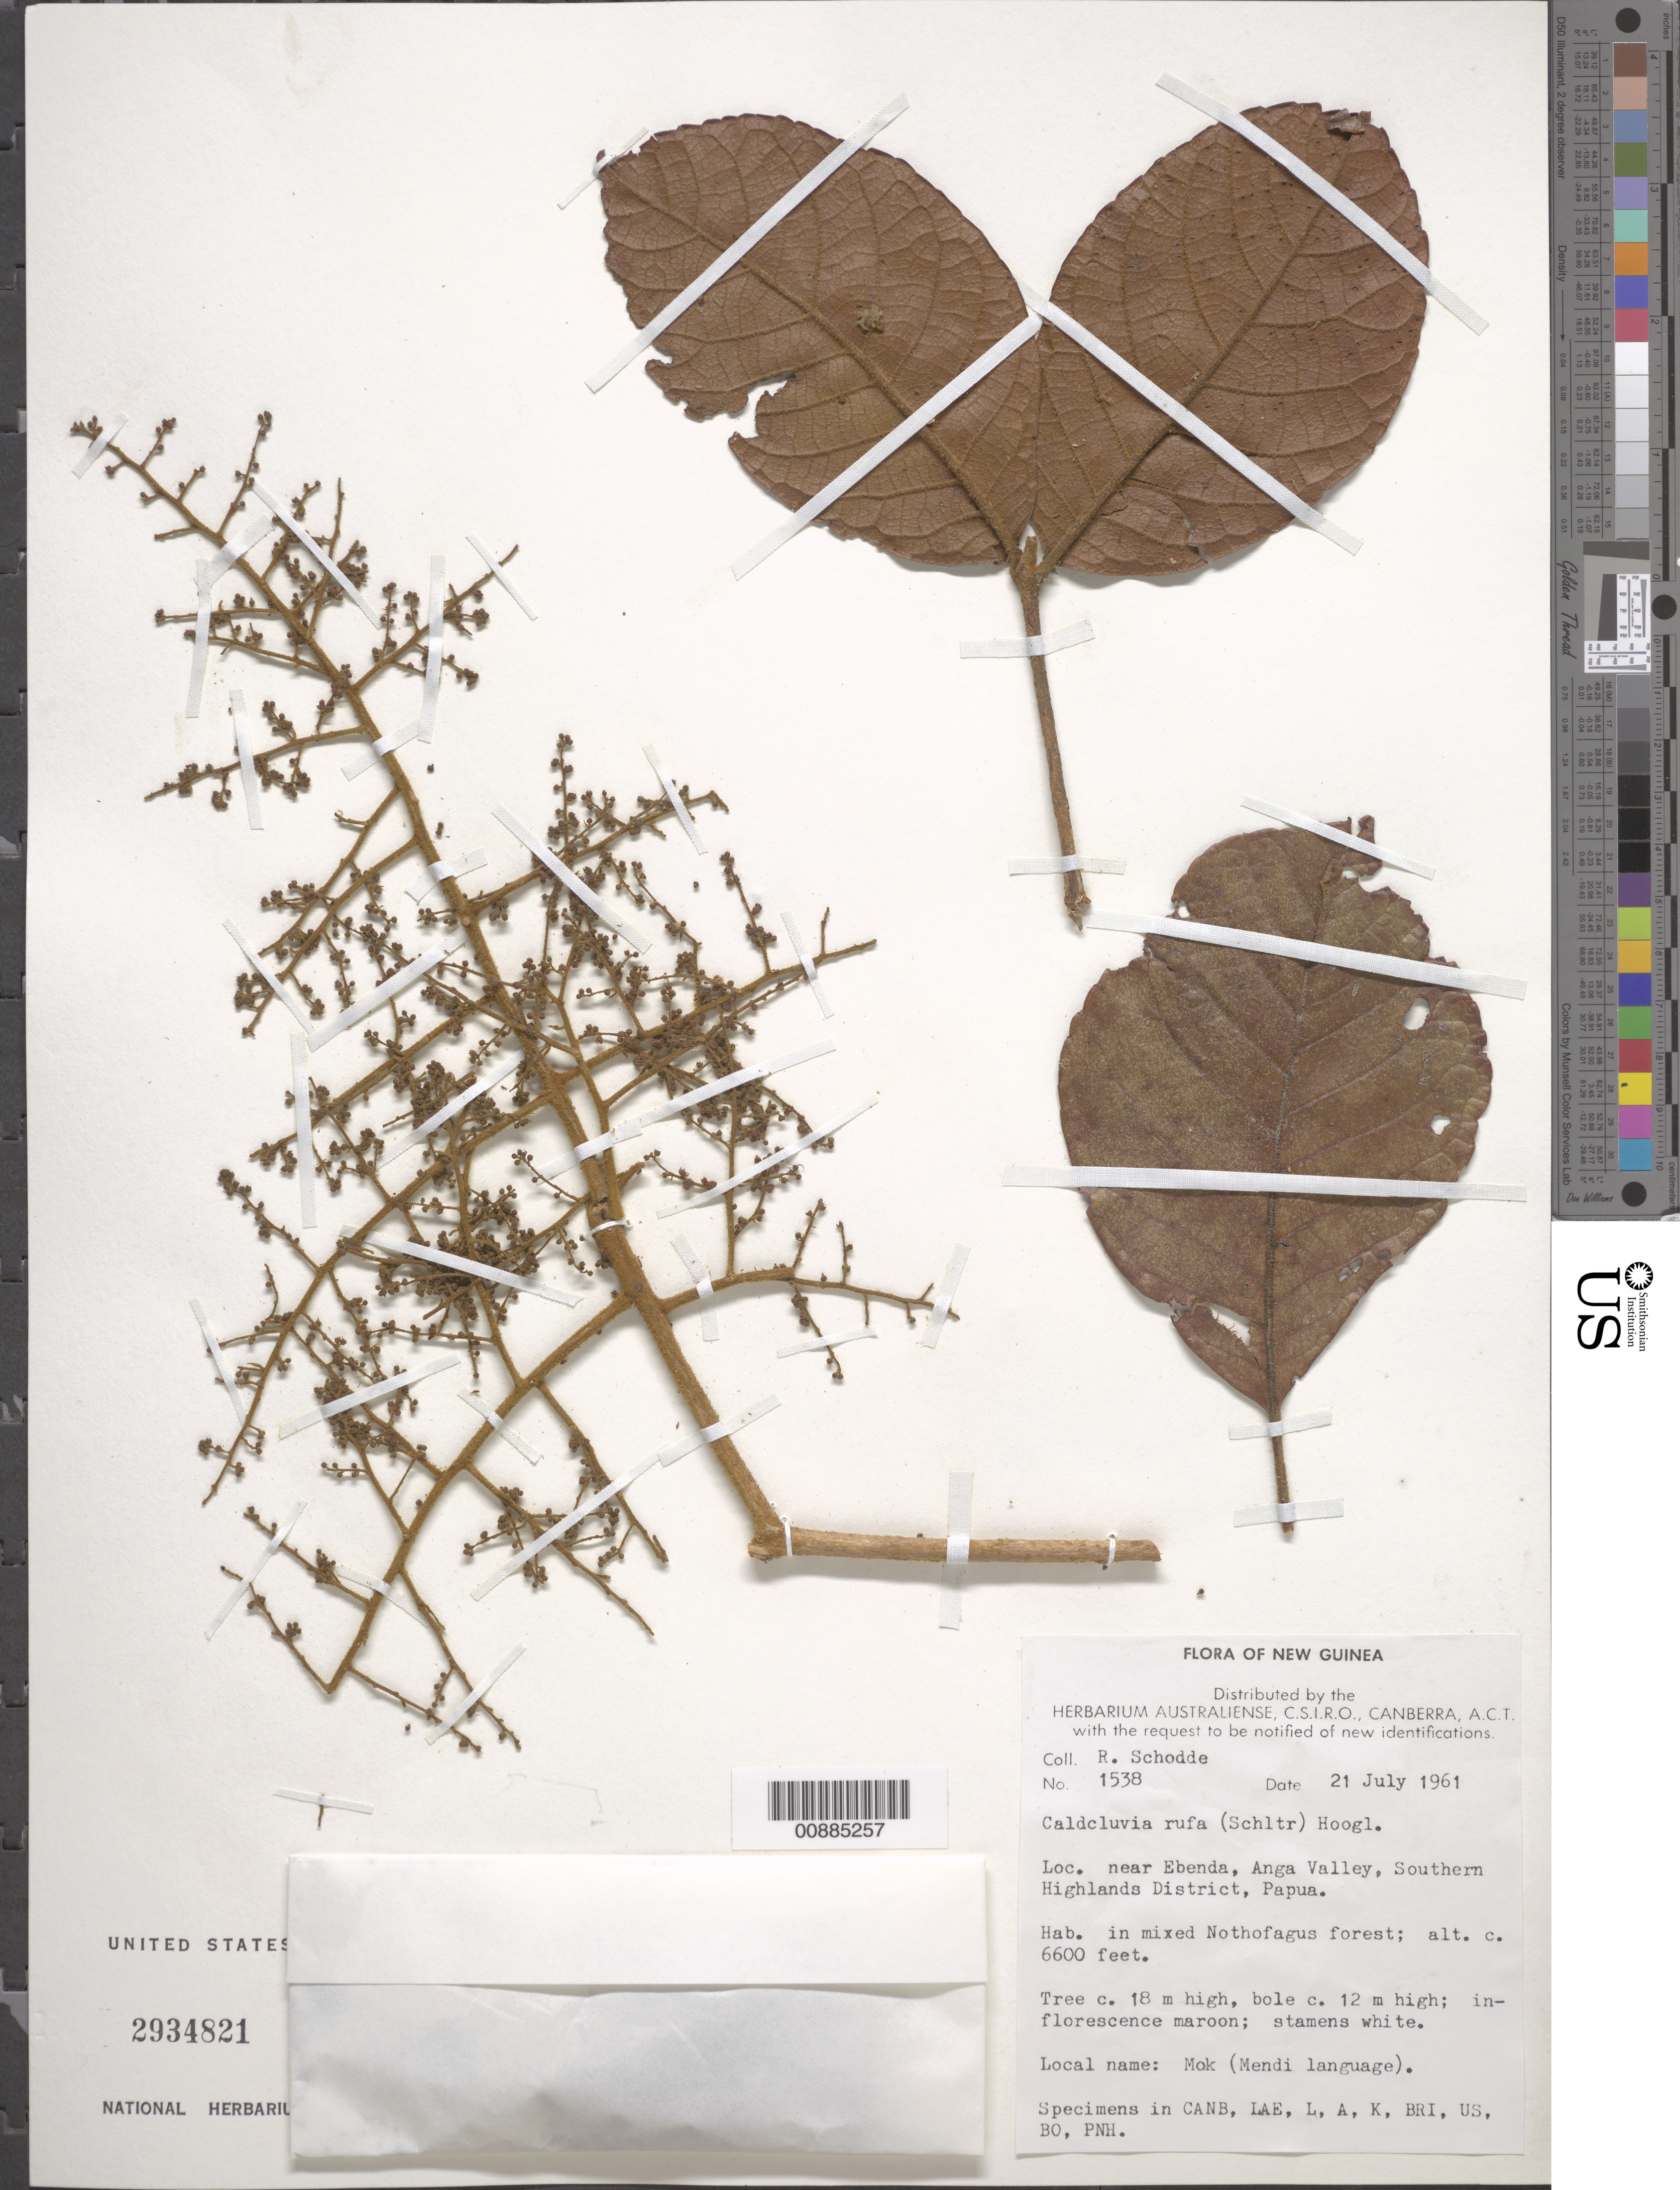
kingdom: Plantae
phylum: Tracheophyta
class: Magnoliopsida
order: Oxalidales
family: Cunoniaceae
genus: Caldcluvia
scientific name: Caldcluvia rufa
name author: (Schltr.) Hoogland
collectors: R. Schodde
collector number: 1538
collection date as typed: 21 Jul 1961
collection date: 1961-07-21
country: Papua New Guinea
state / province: Southern Highlands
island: New Guinea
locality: Near Ebenda, Anga Valley, Southern Highlands District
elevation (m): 2012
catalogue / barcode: US 2934821